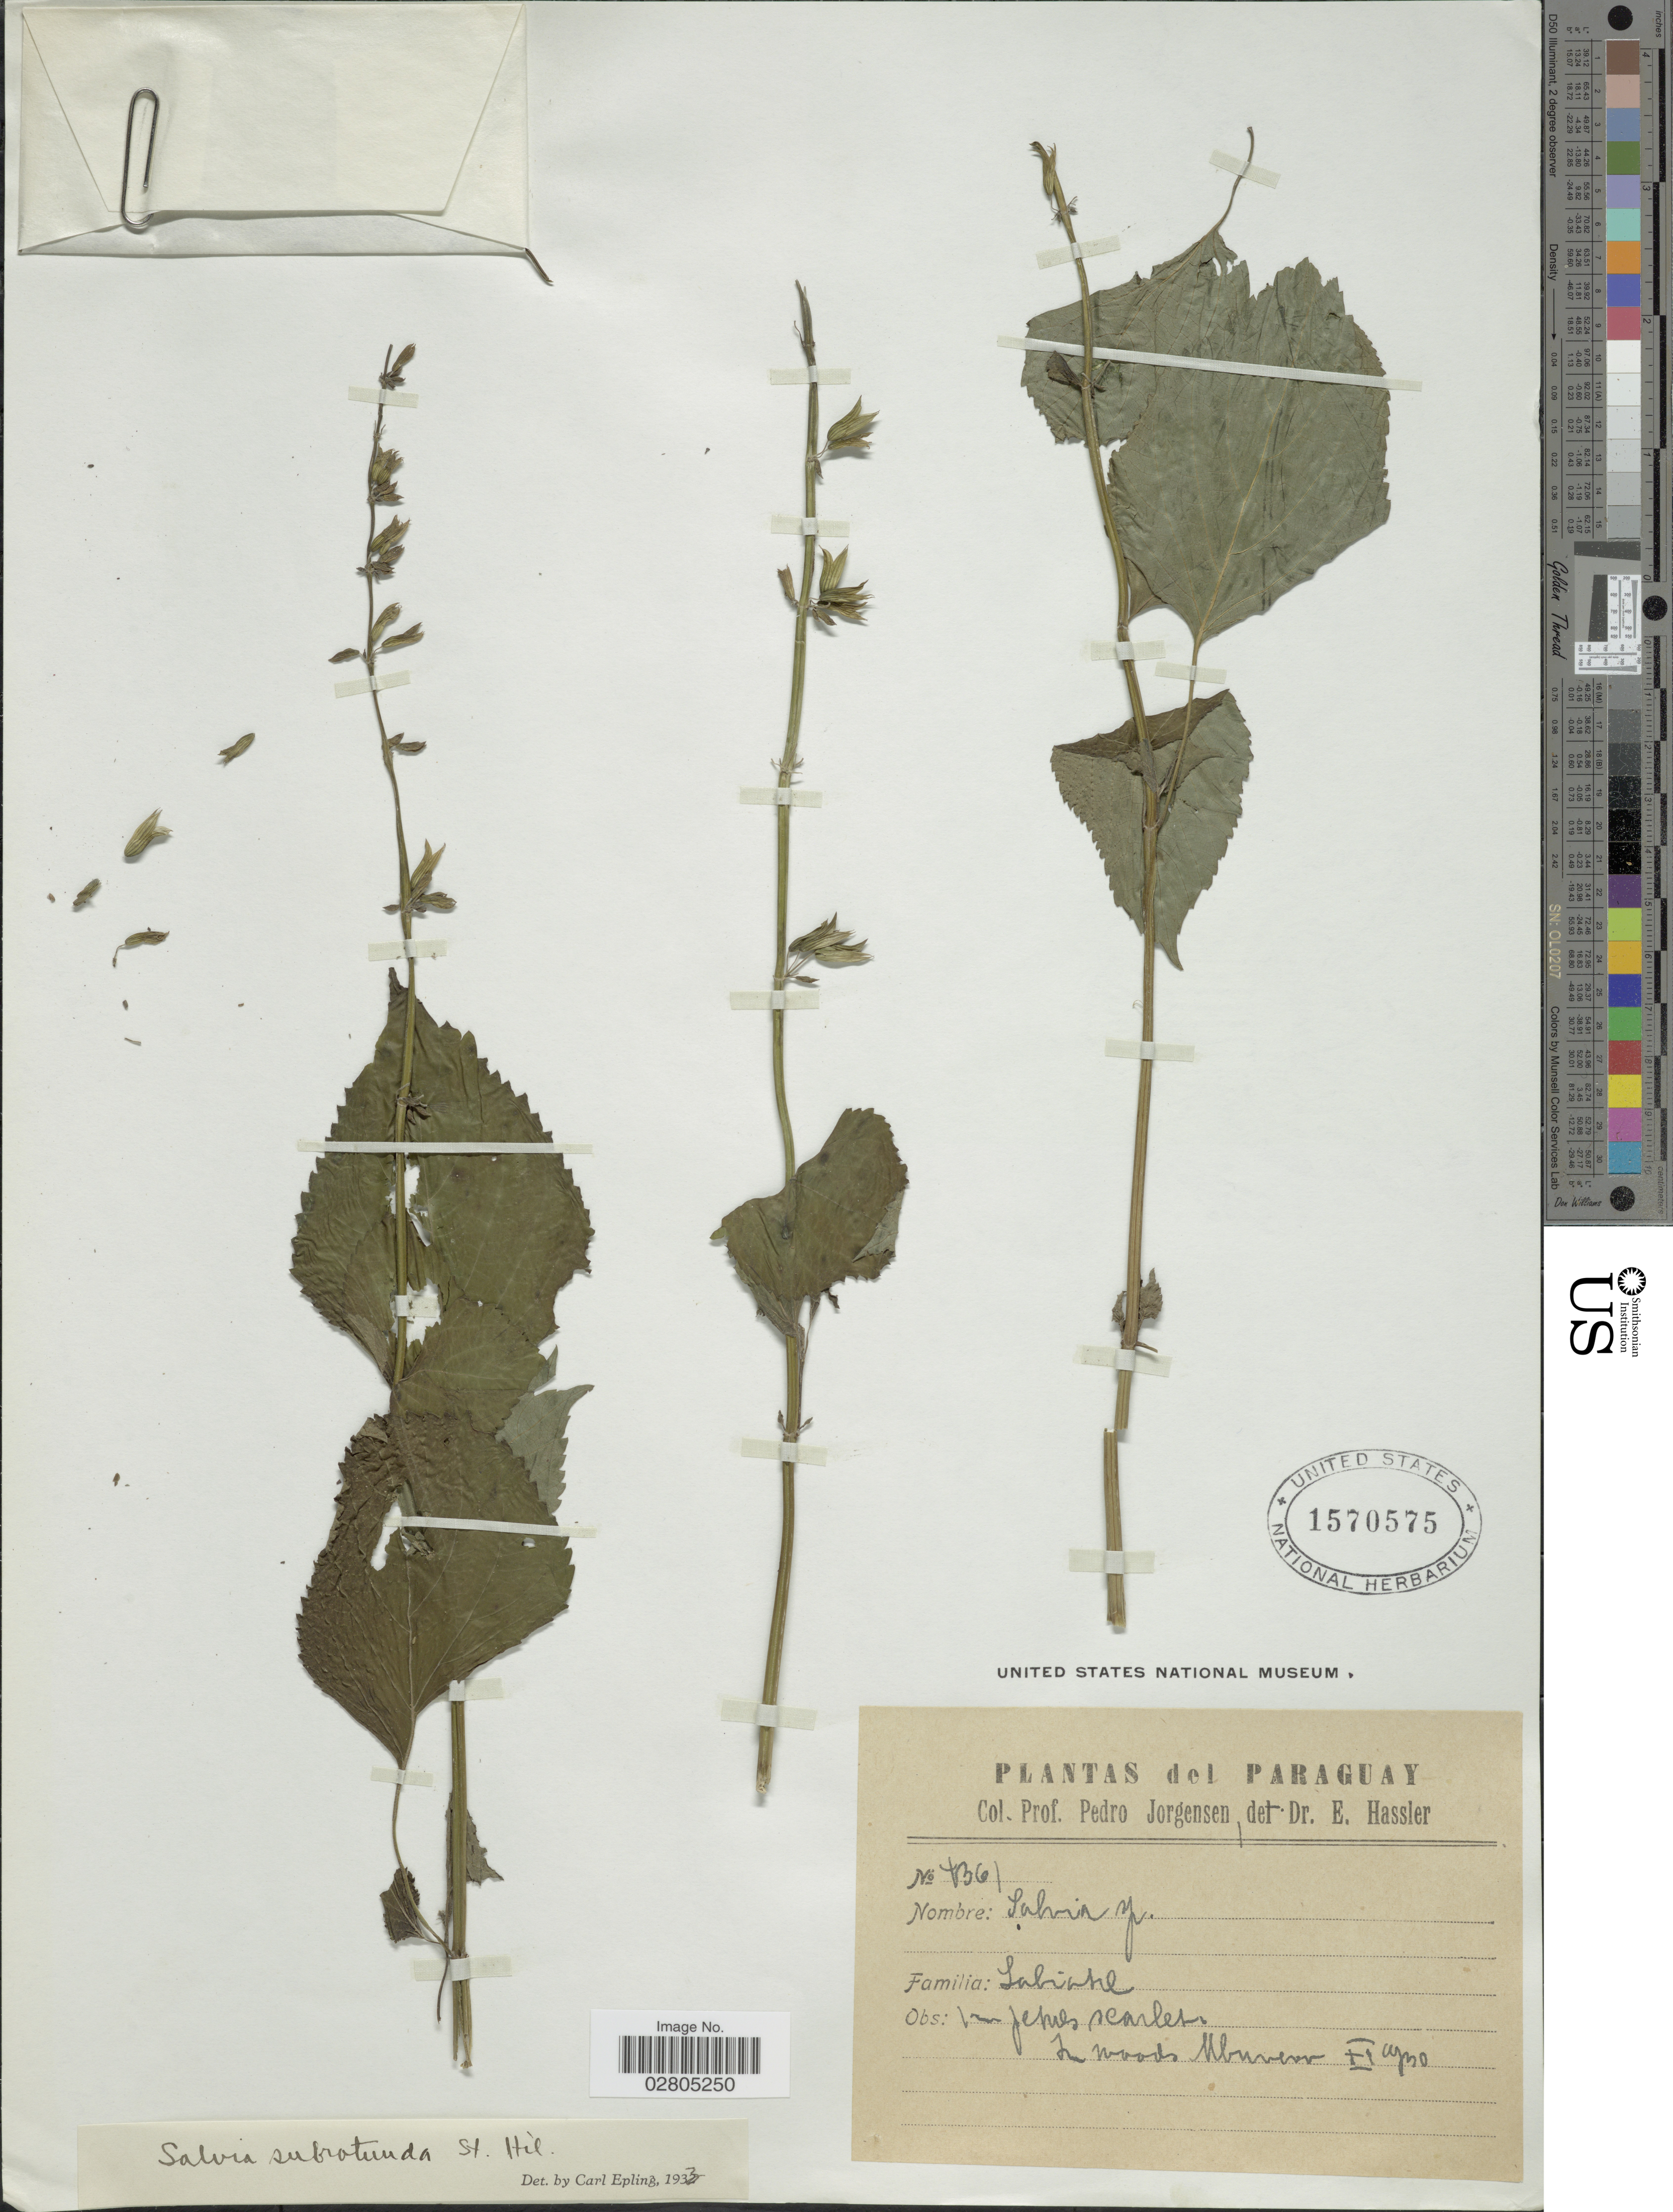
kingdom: Plantae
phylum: Tracheophyta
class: Magnoliopsida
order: Lamiales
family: Lamiaceae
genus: Salvia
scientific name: Salvia subrotunda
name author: A. St.-Hil. ex Benth.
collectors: P. Jörgensen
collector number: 4361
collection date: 1930-11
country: Paraguay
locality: In woods Nbuvem [interpreted].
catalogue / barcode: US 1570575